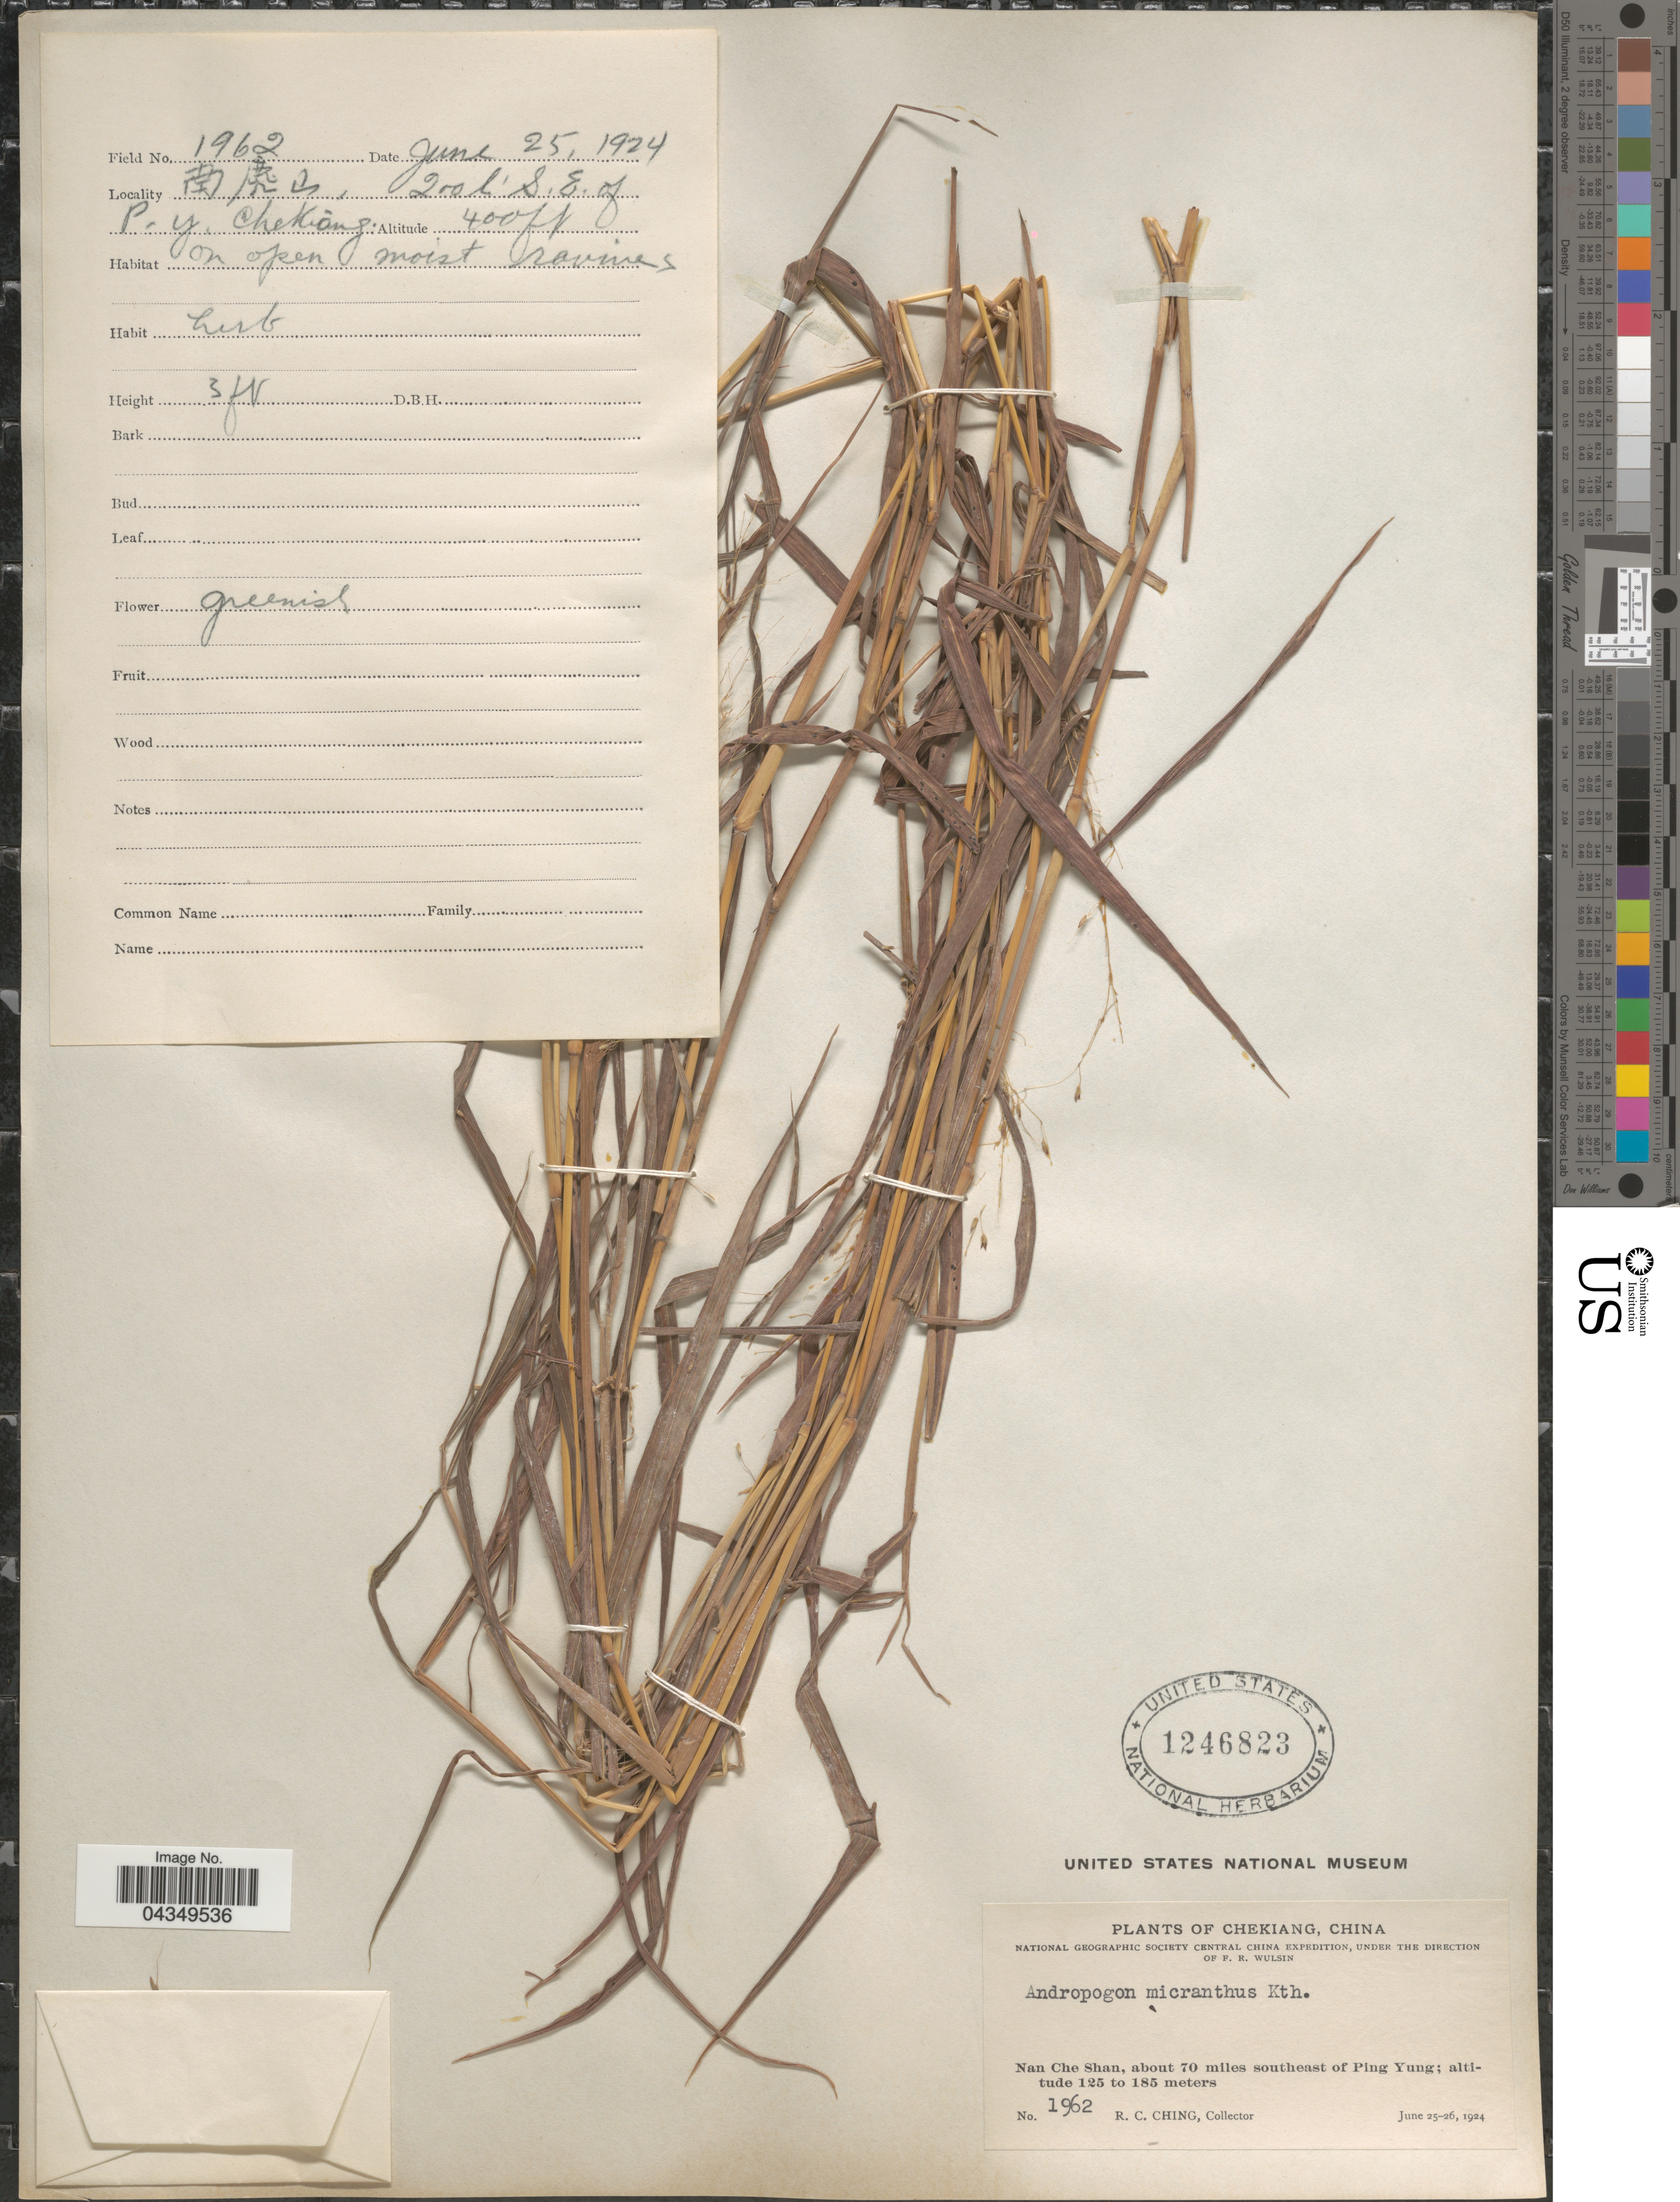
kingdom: Plantae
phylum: Tracheophyta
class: Liliopsida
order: Poales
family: Poaceae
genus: Capillipedium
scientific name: Capillipedium parviflorum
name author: (R. Br.) Stapf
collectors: R. C. Ching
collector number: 1962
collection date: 1924-06-25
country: China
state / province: Zhejiang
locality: P.Y. Chekiang. Chekiang. National Geographic Society Central China Expedition. Nan Che Shan, about 70 miles southeast of Ping Yung.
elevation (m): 125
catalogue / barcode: US 1246823